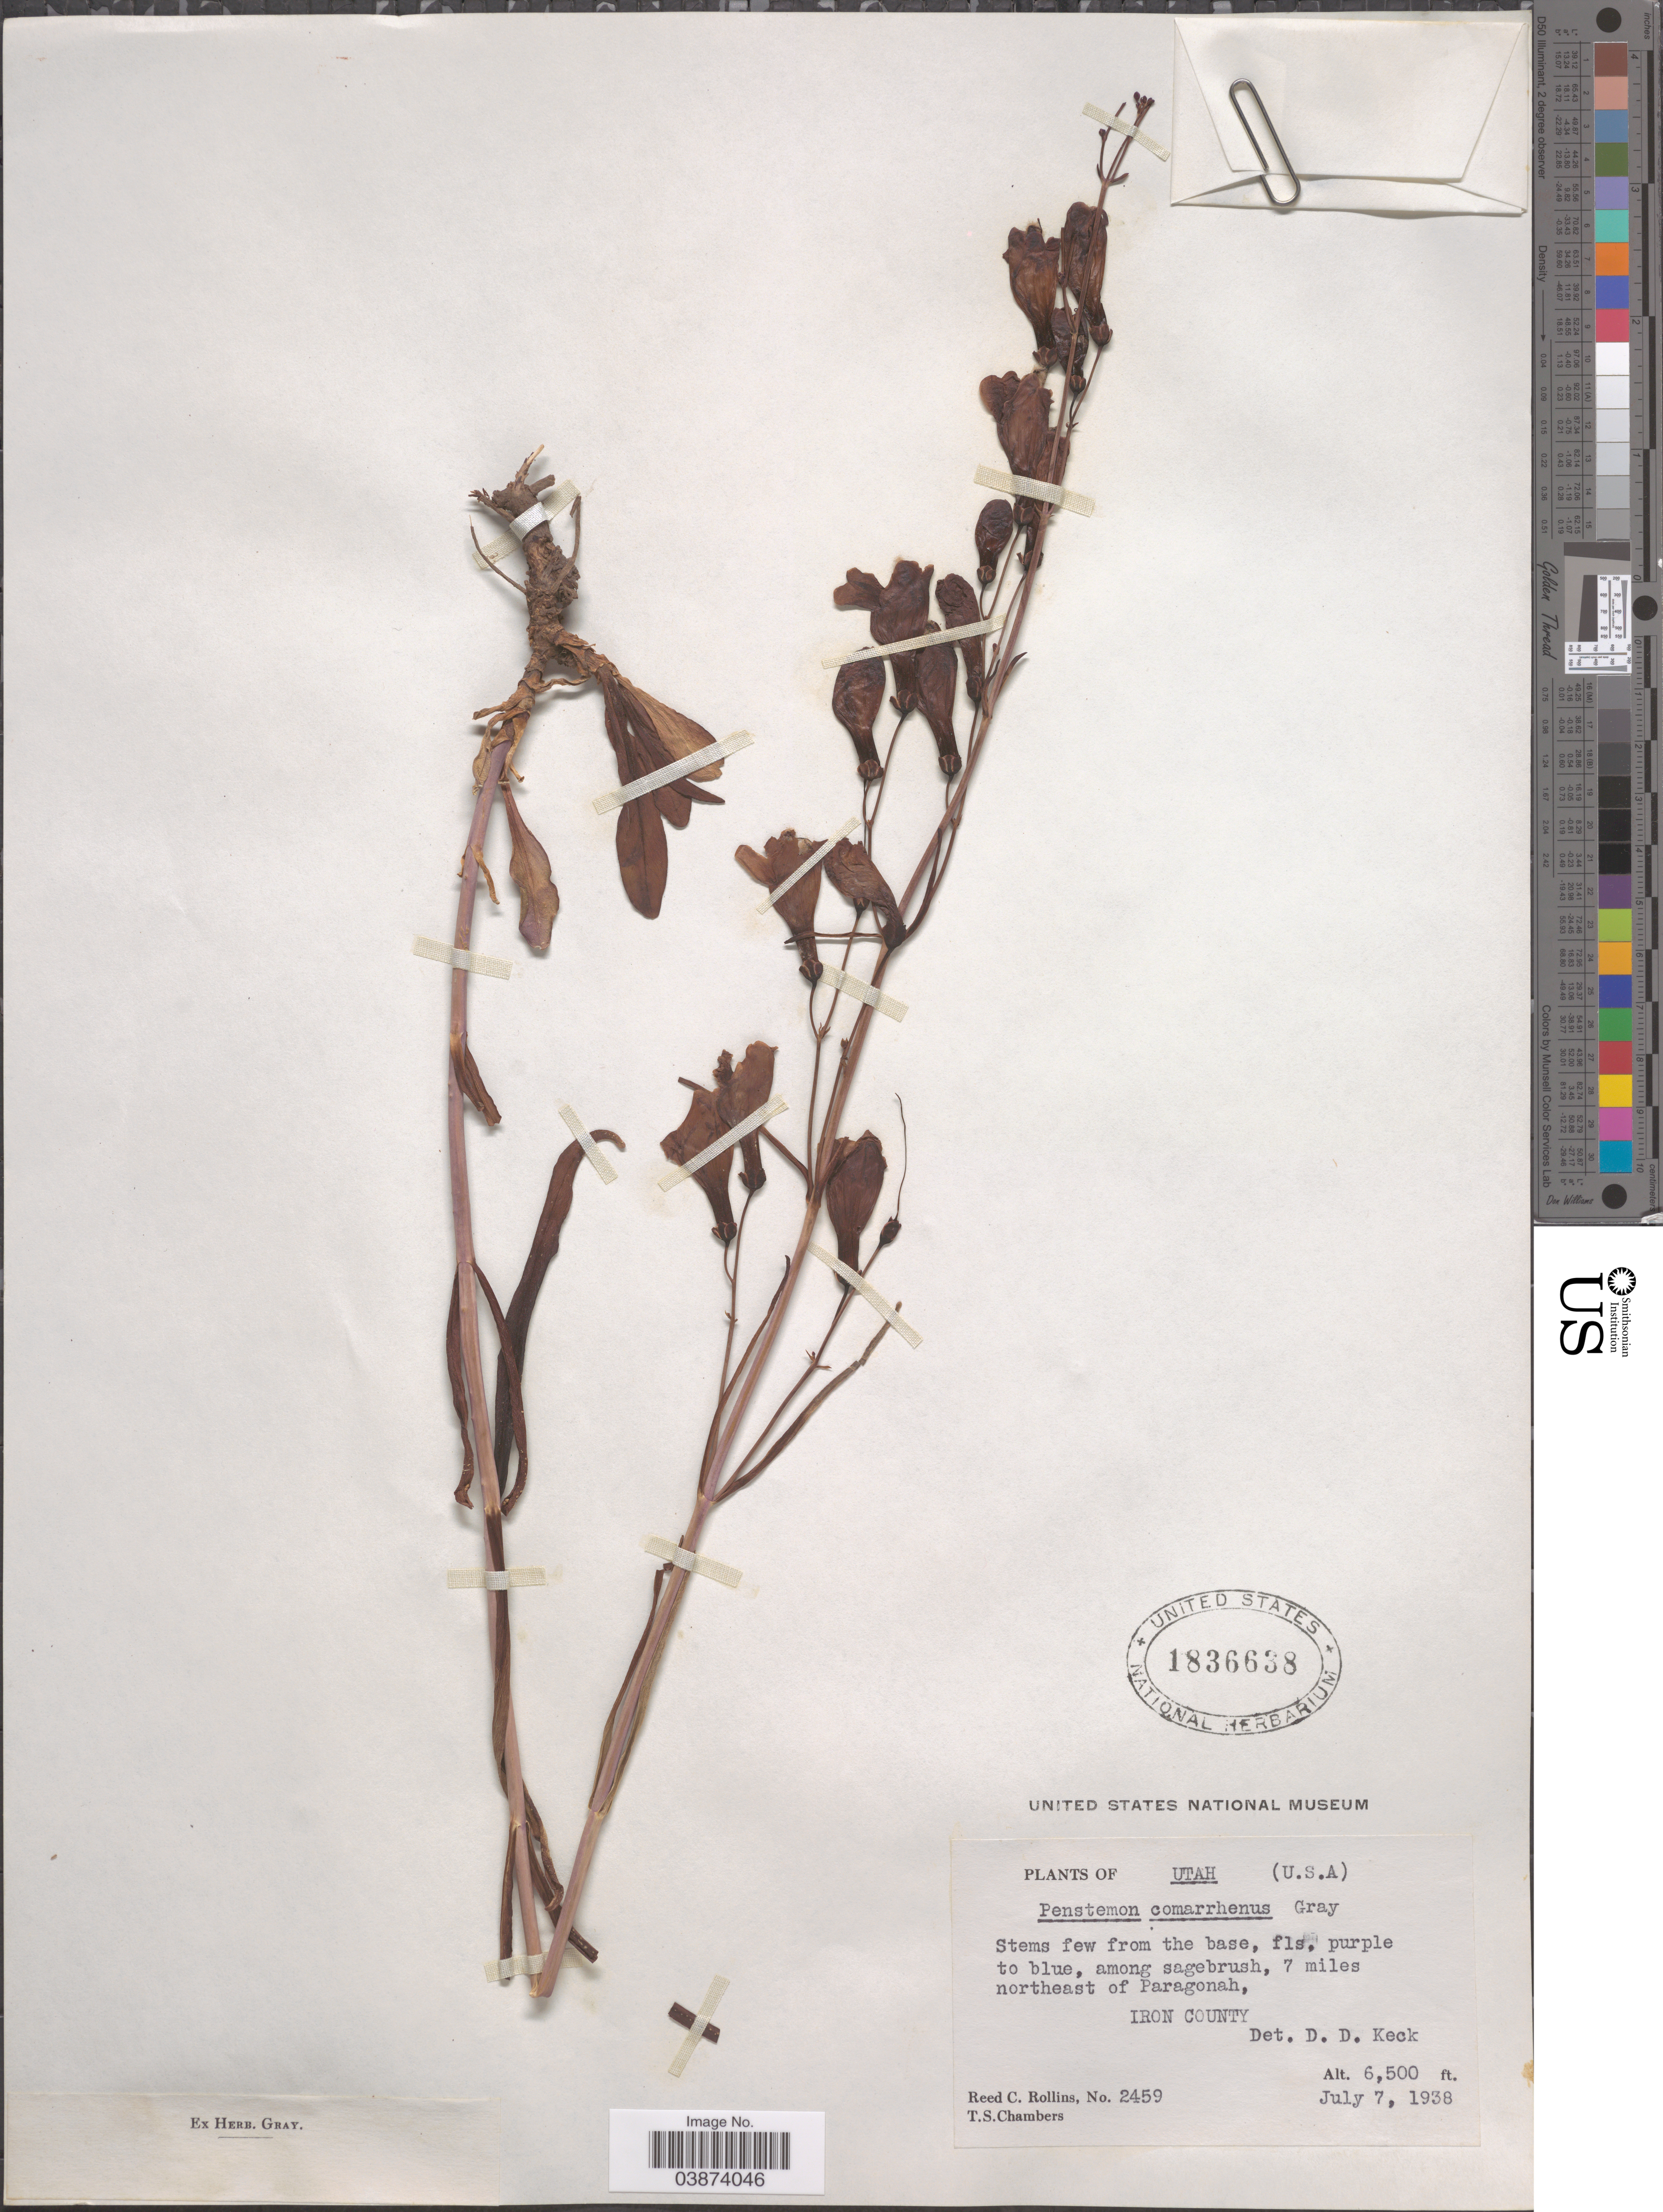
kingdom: Plantae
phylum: Tracheophyta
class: Magnoliopsida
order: Lamiales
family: Plantaginaceae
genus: Penstemon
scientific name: Penstemon comarrhenus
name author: A. Gray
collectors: R. C. Rollins & T. Chambers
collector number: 2459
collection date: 1938-07-07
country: United States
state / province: Utah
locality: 7 miles northeast of Paragonah, Iron County.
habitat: among sagebrush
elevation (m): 1981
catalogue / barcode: US 1836638